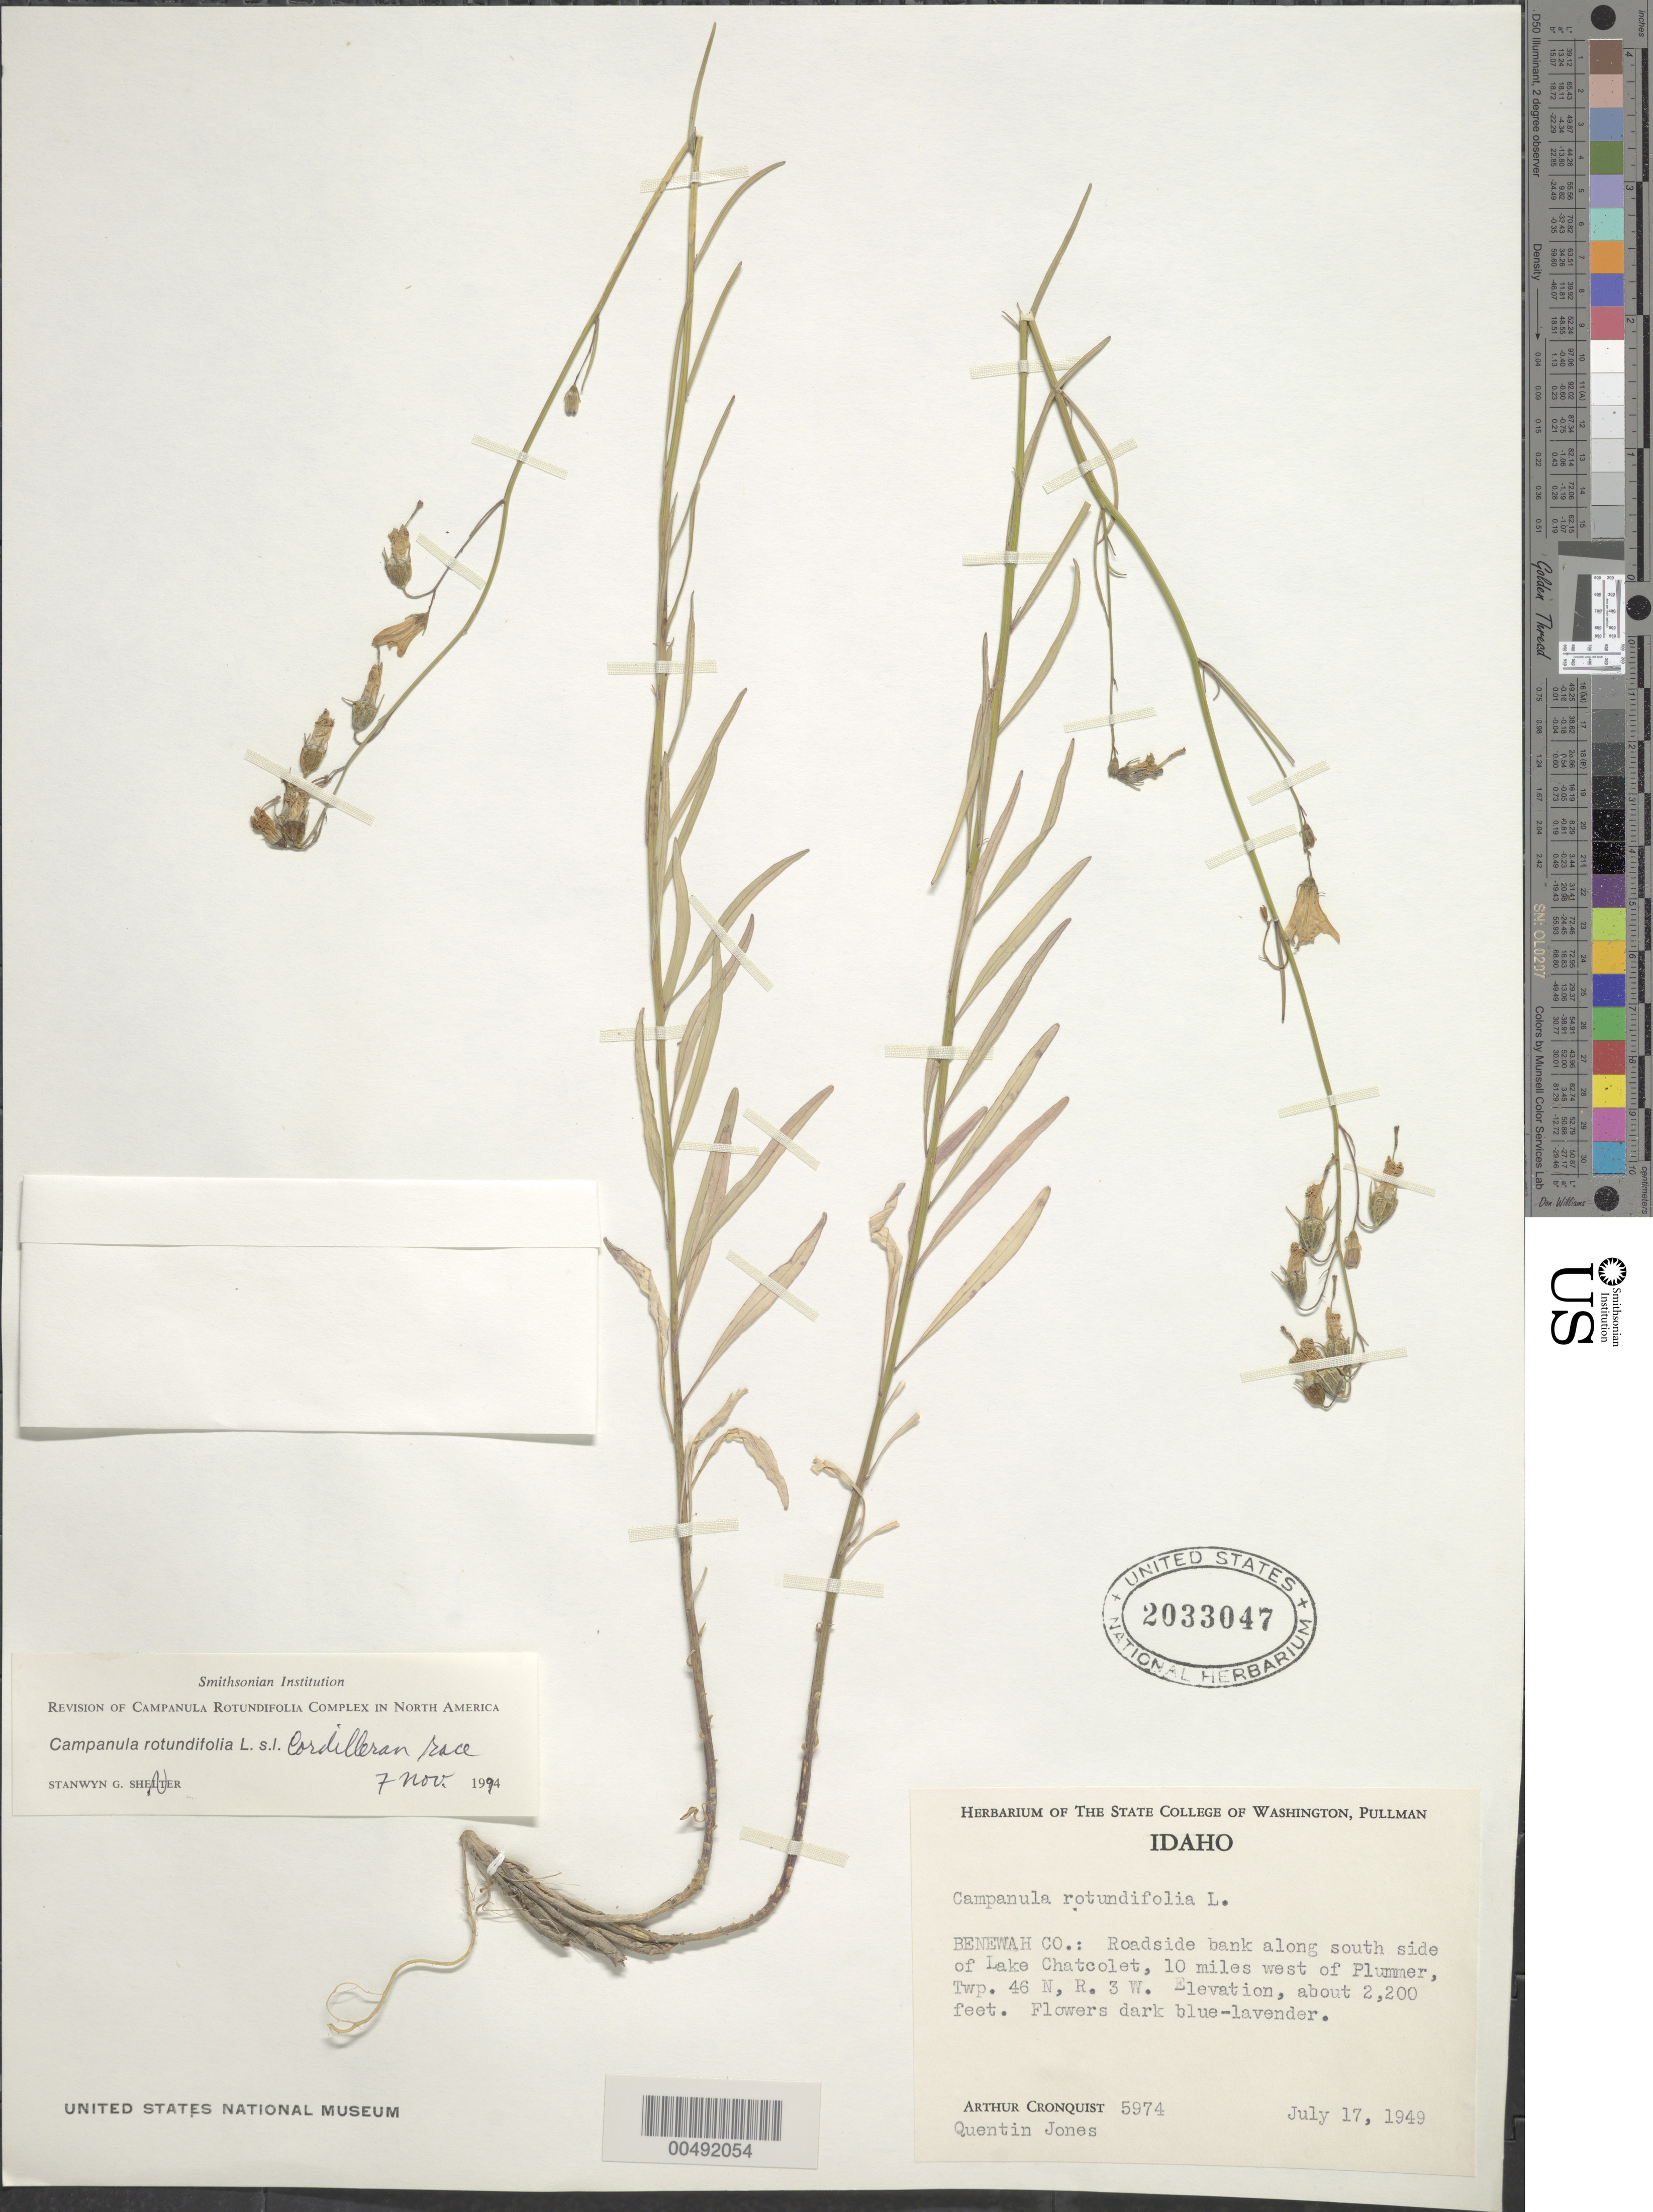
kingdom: Plantae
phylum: Tracheophyta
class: Magnoliopsida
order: Asterales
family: Campanulaceae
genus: Campanula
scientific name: Campanula rotundifolia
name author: L.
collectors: A. J. Cronquist & Q. Jones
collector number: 5974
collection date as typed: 17 Jul 1949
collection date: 1949-07-17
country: United States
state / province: Idaho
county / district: Benewah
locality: S. side of Lake Chatcolet, 10 mi. W of Plummer, Twp. 46N, R. 3W.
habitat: roadside bank along lake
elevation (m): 671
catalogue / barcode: US 2033047